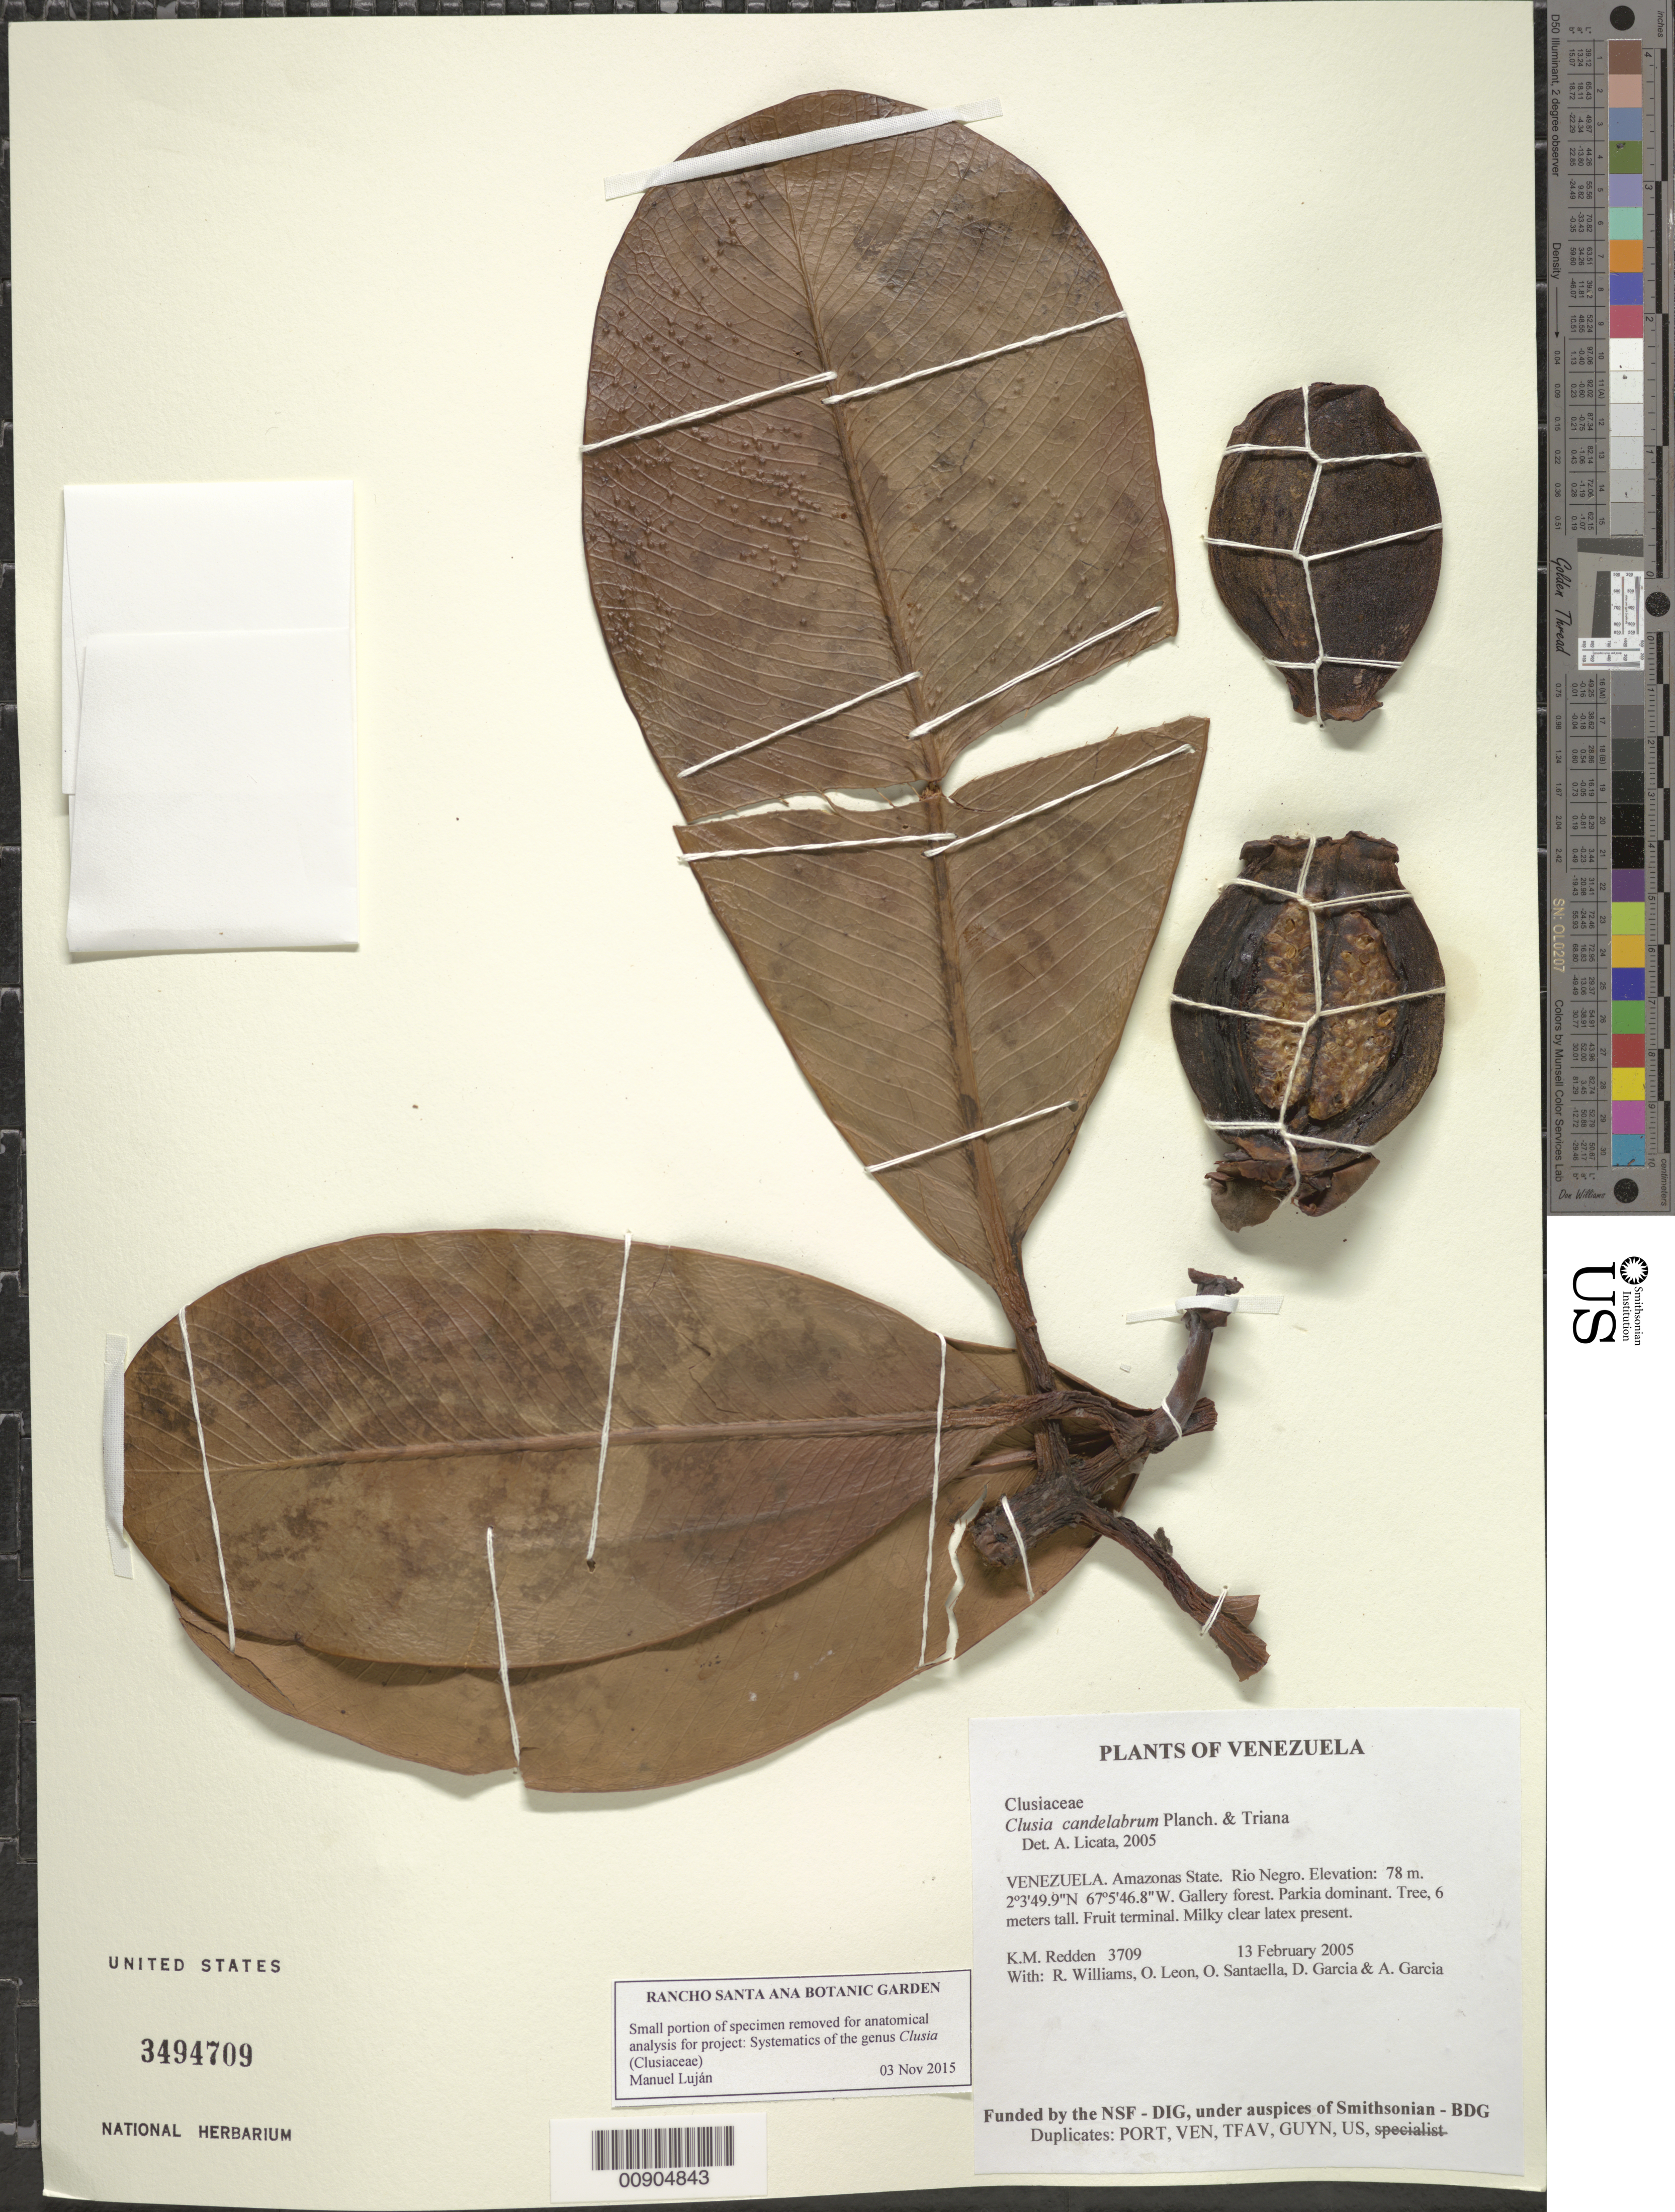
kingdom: Plantae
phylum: Tracheophyta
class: Magnoliopsida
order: Malpighiales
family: Clusiaceae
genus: Clusia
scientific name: Clusia candelabrum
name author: Planch. & Triana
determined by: Licata, A., (PORT), Univ. Nac. Exp. de los Llanos Ezequiel Zamora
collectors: K. M. Redden, R. Williams, O. León, O. Santaella, D. Garcia & A. Garcia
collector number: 3709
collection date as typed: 13 February 2005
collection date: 2005-02-13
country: Venezuela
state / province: Amazonas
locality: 28 - Rio Negro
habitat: Gallery forest. Parkia dominant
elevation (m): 78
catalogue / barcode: US 3494709